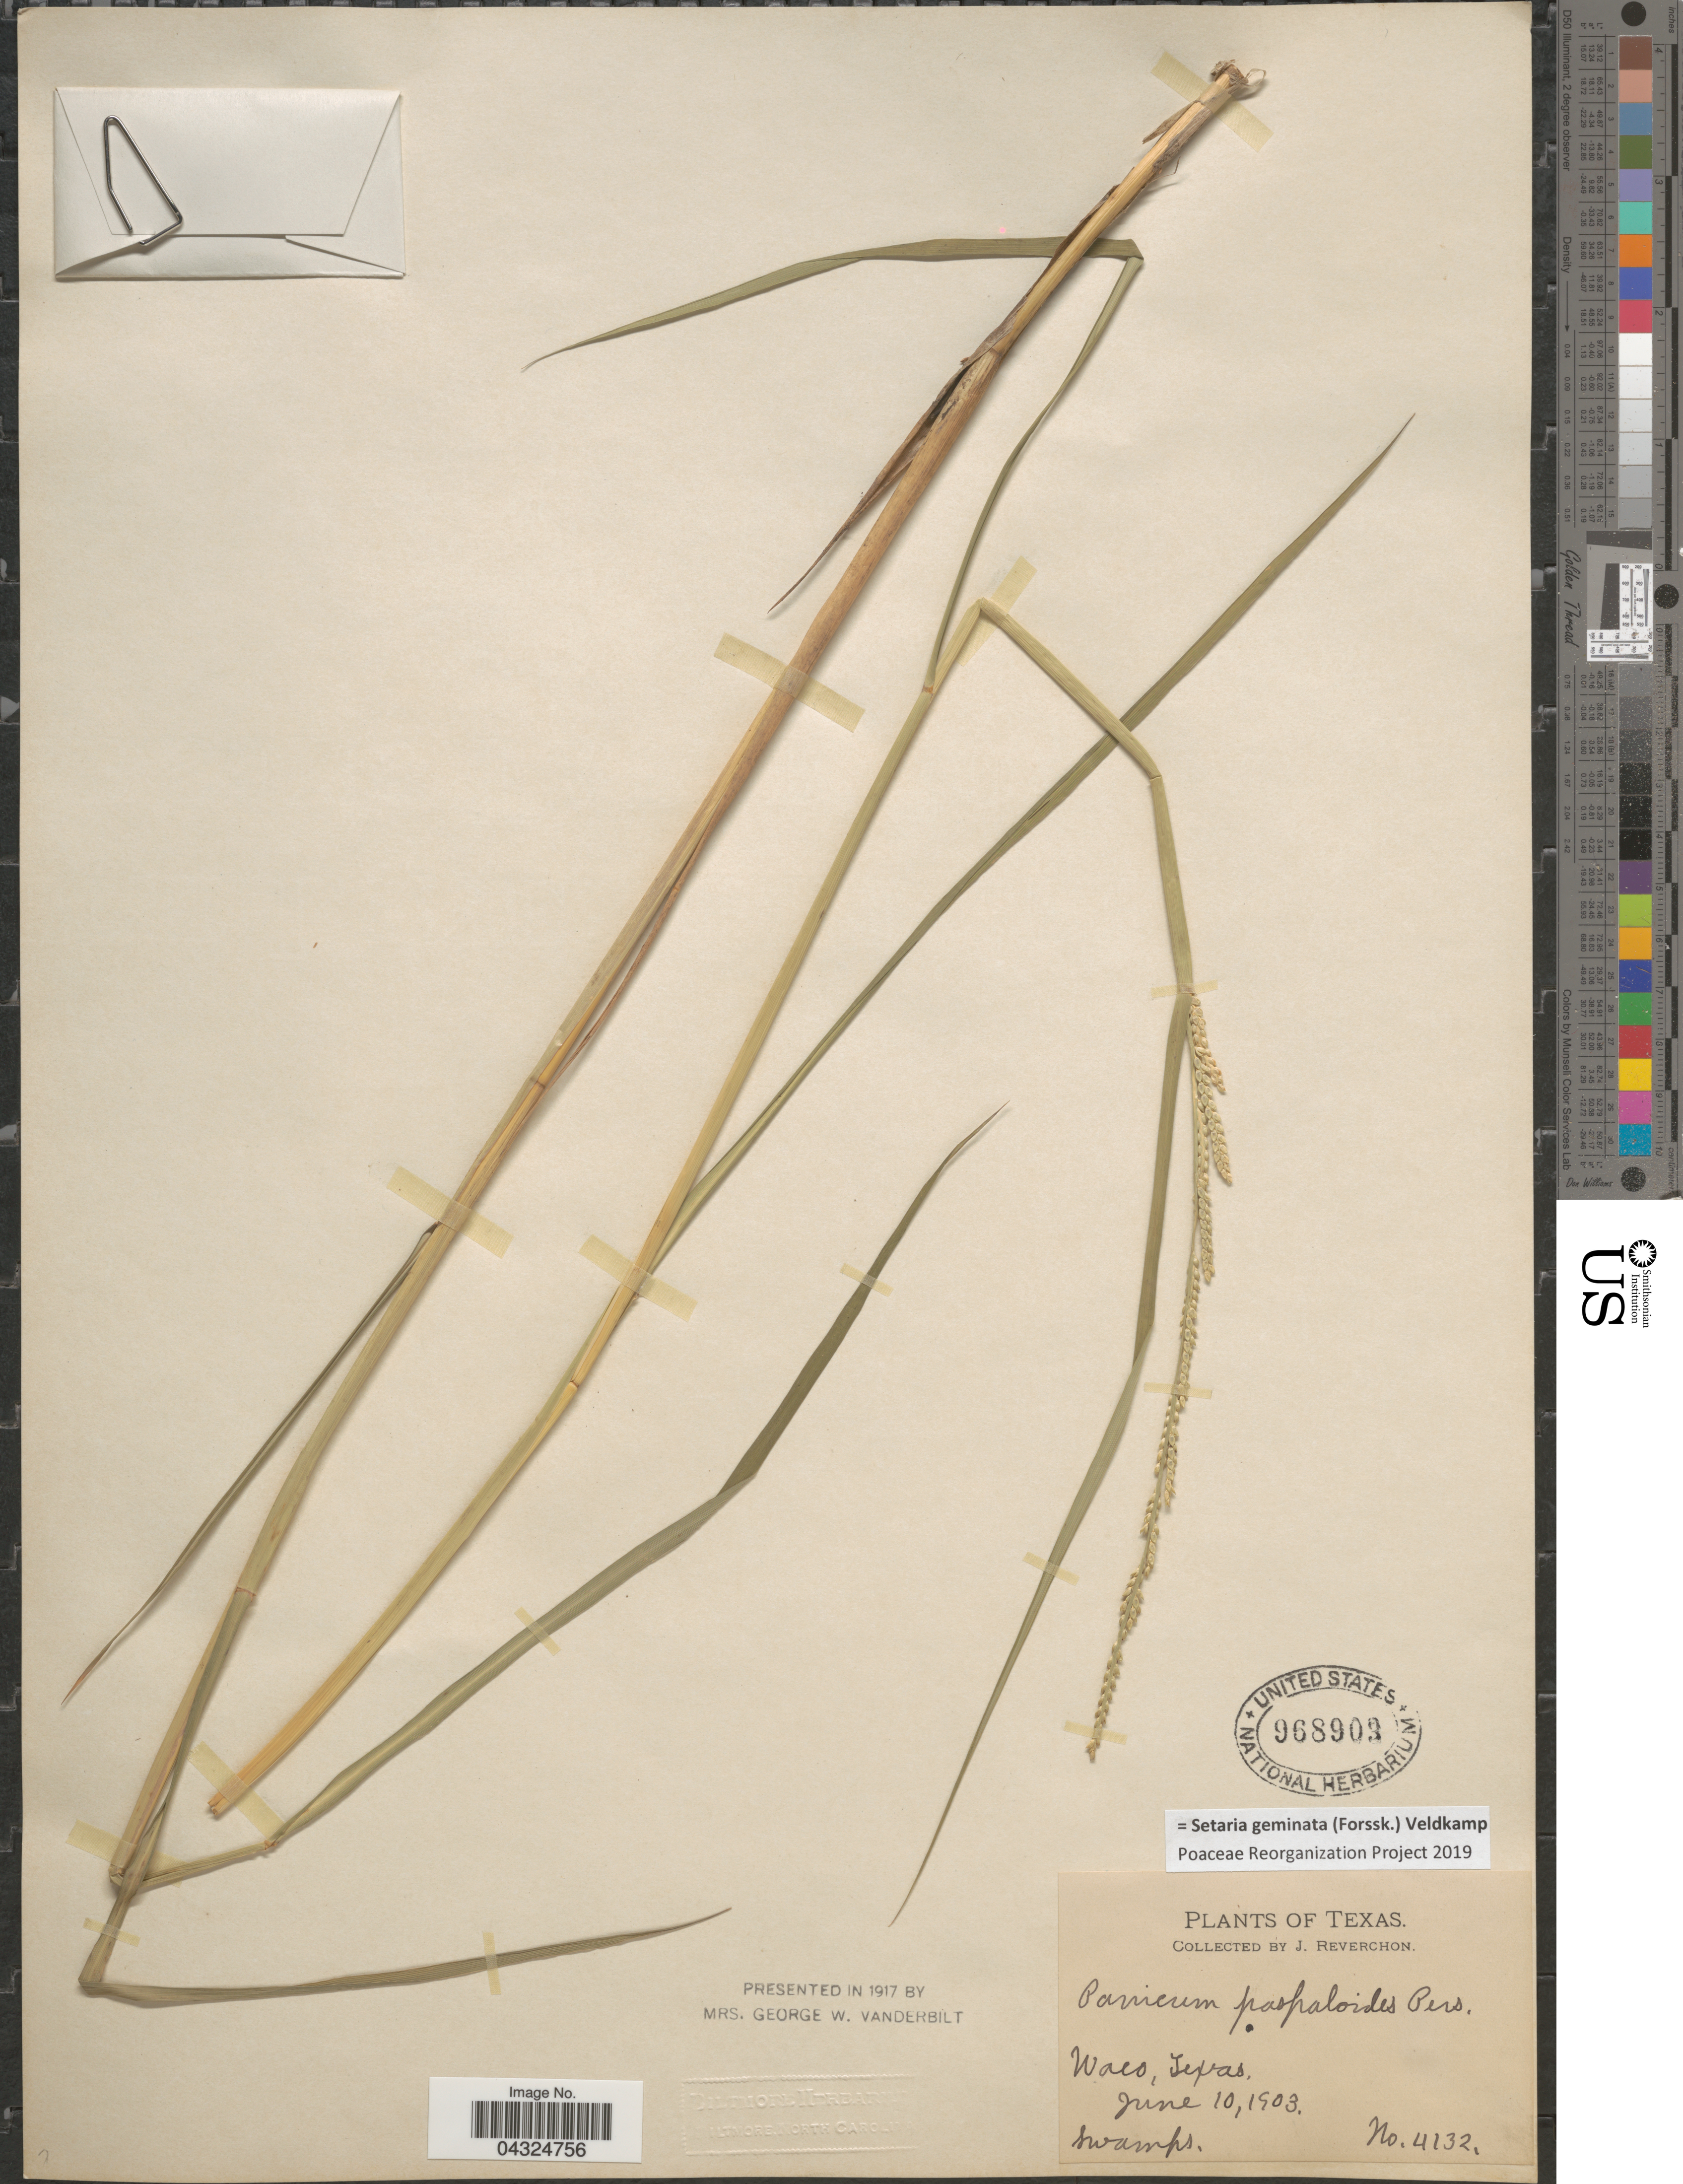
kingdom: Plantae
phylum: Tracheophyta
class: Liliopsida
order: Poales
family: Poaceae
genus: Setaria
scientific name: Setaria geminata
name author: (Forssk.) Veldkamp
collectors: J. Reverchon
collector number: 4132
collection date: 1903-06-10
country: United States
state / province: Texas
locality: Waco. Swamps.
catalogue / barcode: US 968903